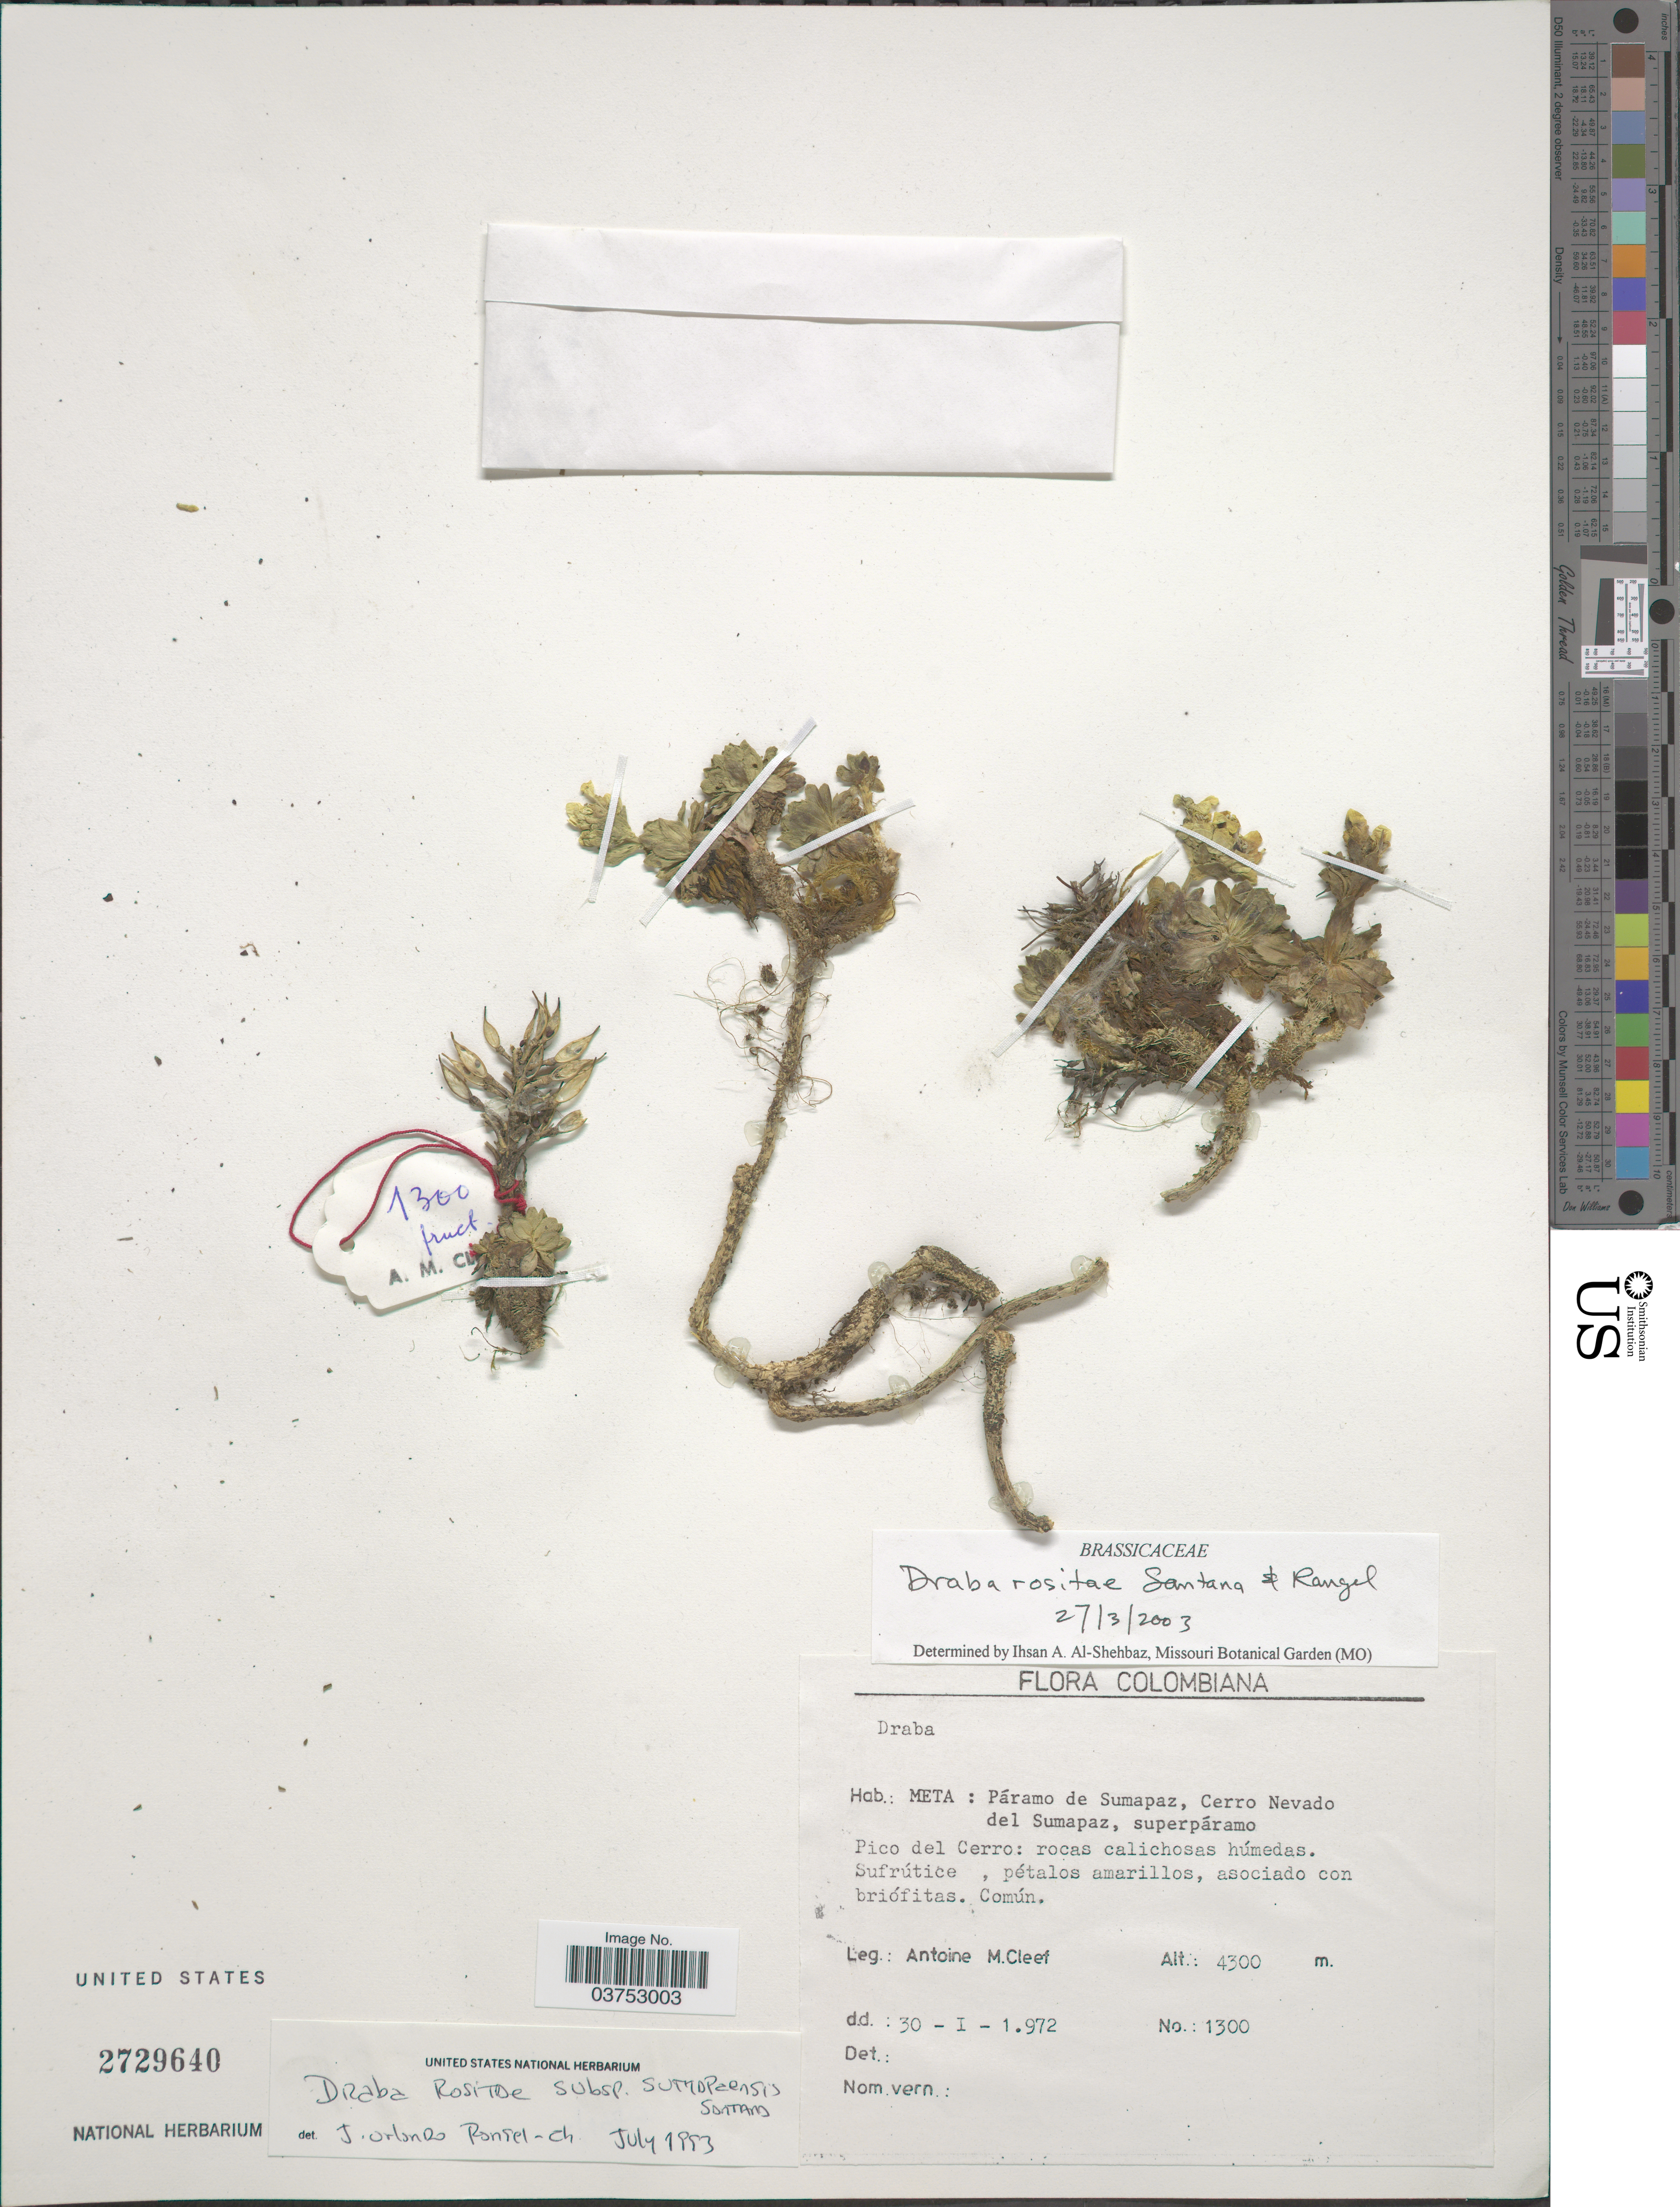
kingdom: Plantae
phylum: Tracheophyta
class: Magnoliopsida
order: Brassicales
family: Brassicaceae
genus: Draba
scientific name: Draba rositae subsp. rositae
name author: Santana & J.O. Rangel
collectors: A. M. Cleef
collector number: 1300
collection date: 1972-01-30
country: Colombia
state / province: Meta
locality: Páramo de Sumapaz, Cerro Nevado del Sumapaz, superpáramo. Pico del Cerro.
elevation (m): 4300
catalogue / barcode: US 2729640